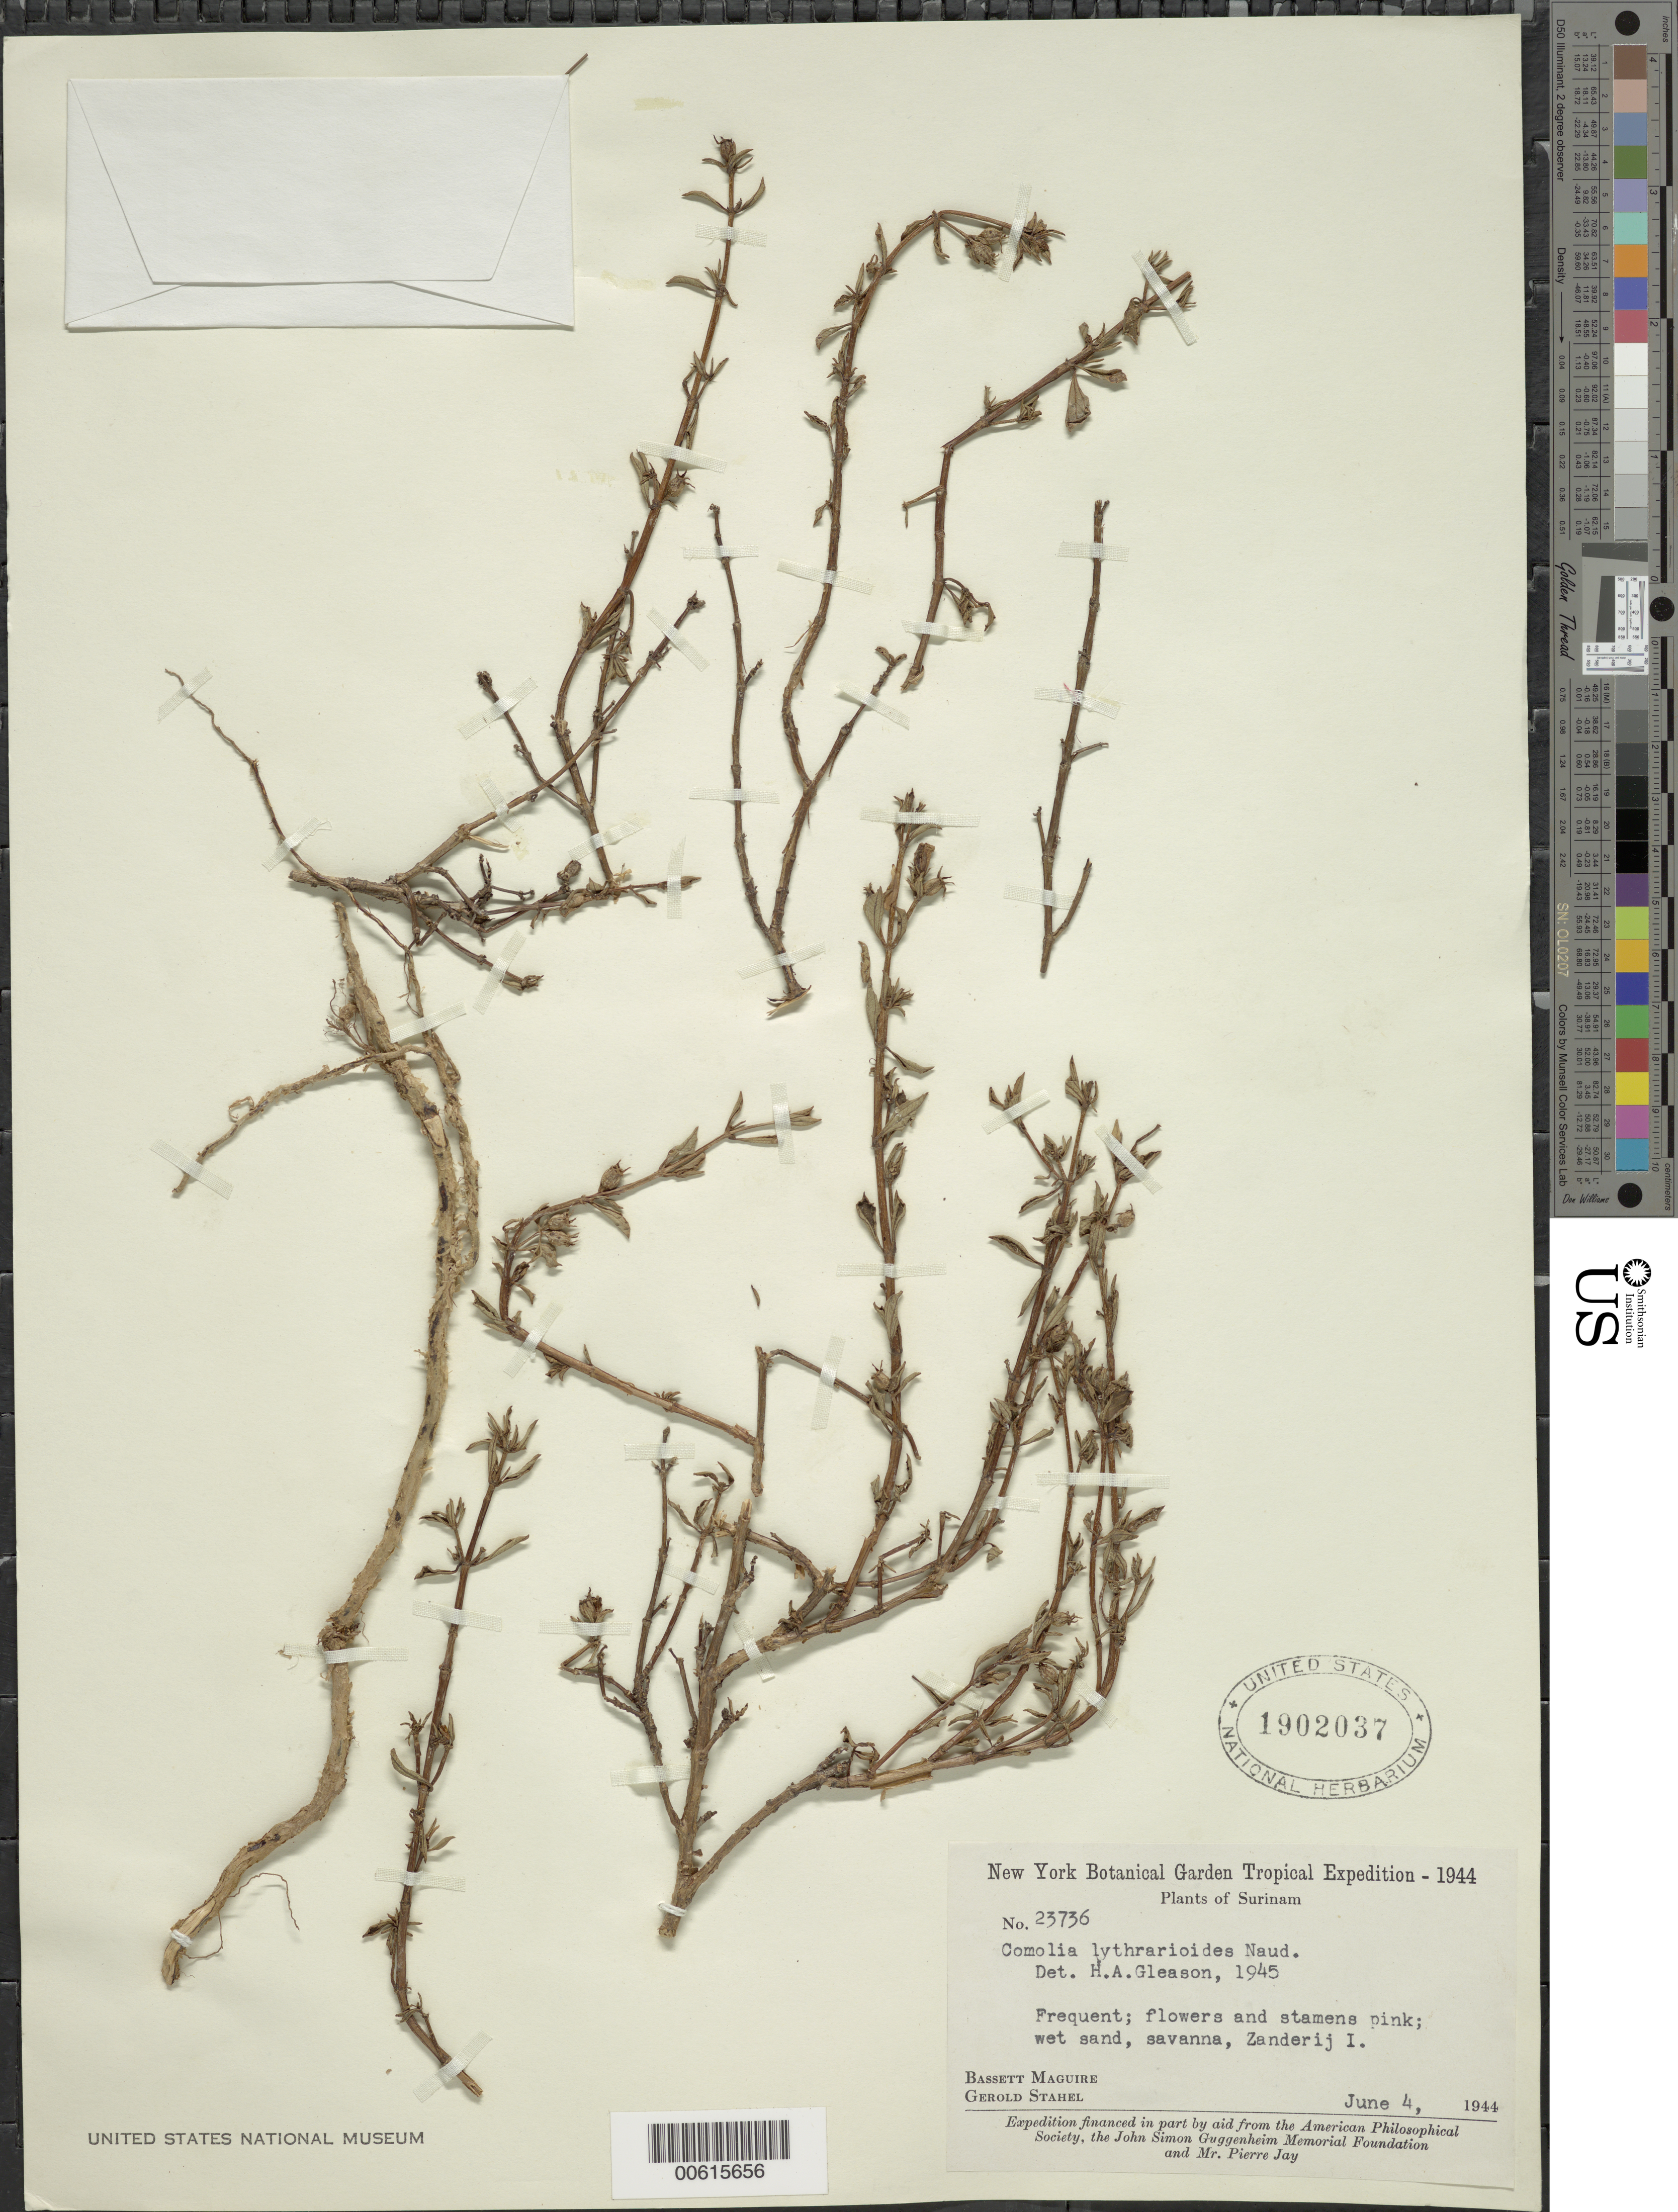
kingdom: Plantae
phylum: Tracheophyta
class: Magnoliopsida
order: Myrtales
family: Melastomataceae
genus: Comolia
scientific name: Comolia lythrarioides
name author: (Steud.) Naudin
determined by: Nunes da Silva, Diego, (RB), Jardim Botanico do Rio de Janeiro - Herbario (BRAZIL)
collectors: B. Maguire & G. Stahel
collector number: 23736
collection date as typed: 4-Jun-44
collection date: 1944-06-04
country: Suriname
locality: Zanderij I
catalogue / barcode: US 1902037